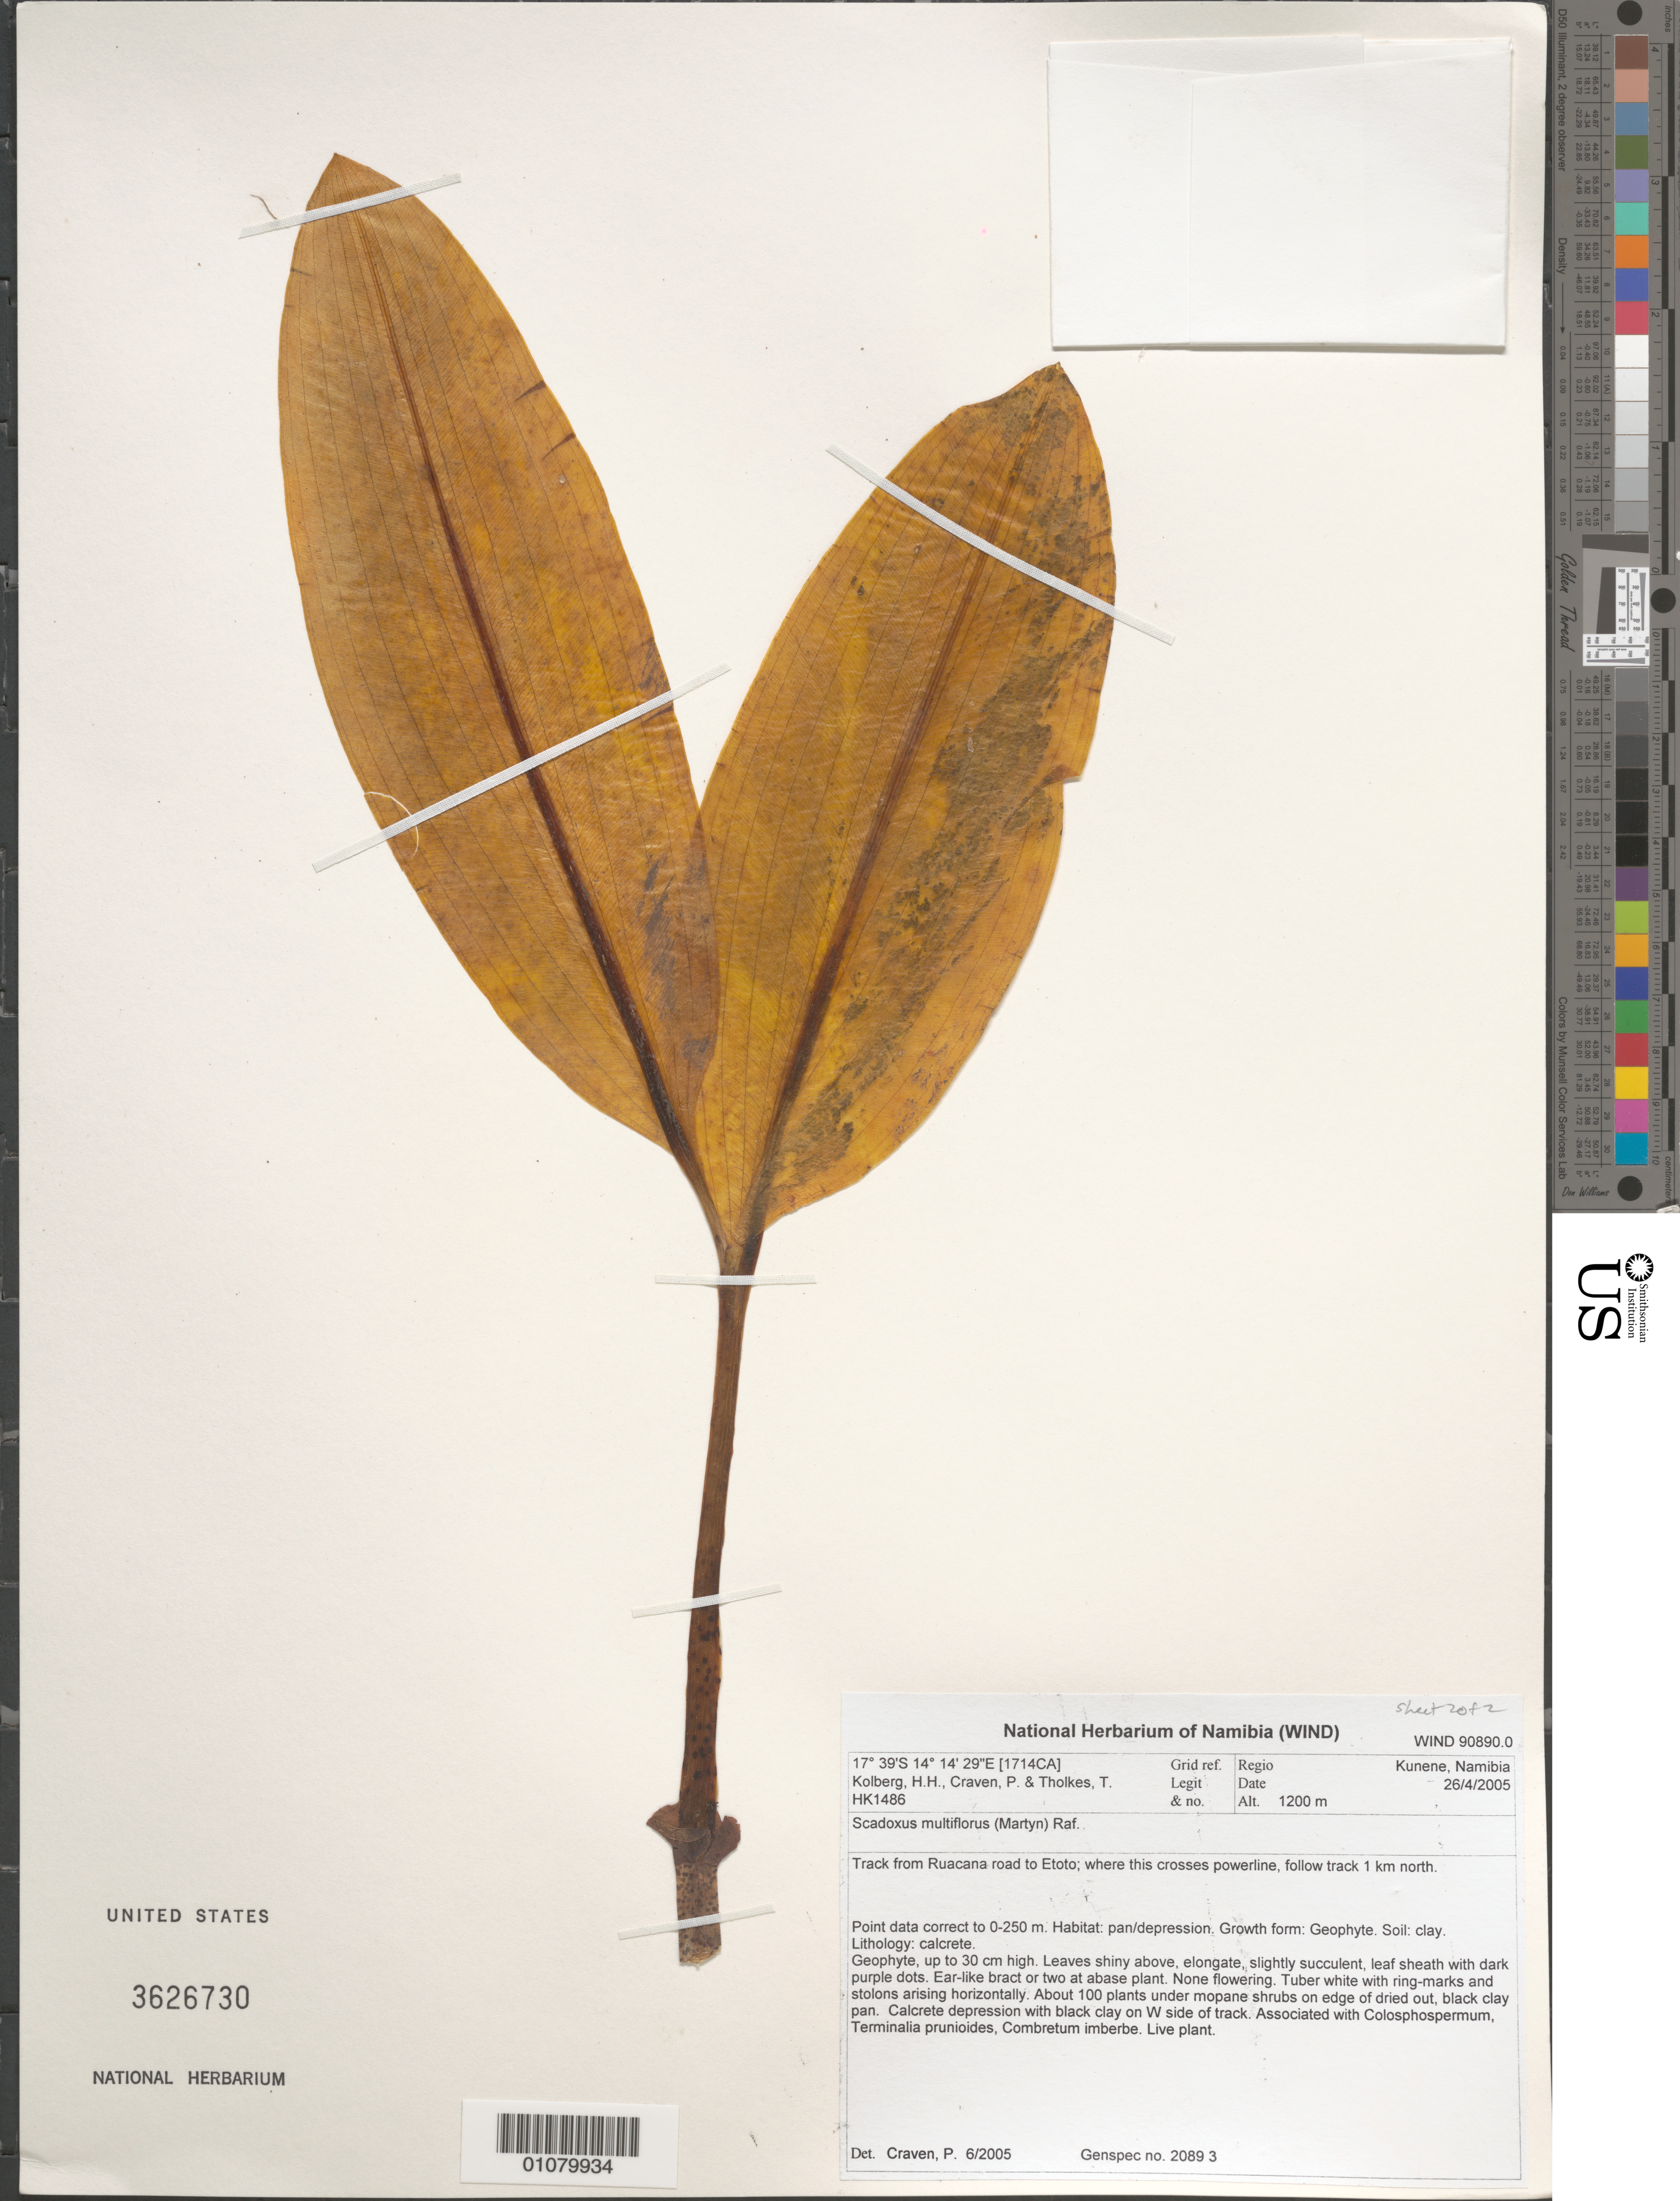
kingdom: Plantae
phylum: Tracheophyta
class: Liliopsida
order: Asparagales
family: Amaryllidaceae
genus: Scadoxus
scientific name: Scadoxus multiflorus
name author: (Martyn) Raf.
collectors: H. H. Kolberg, P. Craven & T. Tholkes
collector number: HK 1486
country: Namibia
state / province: Kunene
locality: Track from Ruacana road to Etoto, where this crosses powerline, follow trak N.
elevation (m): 1200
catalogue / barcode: US 3626730